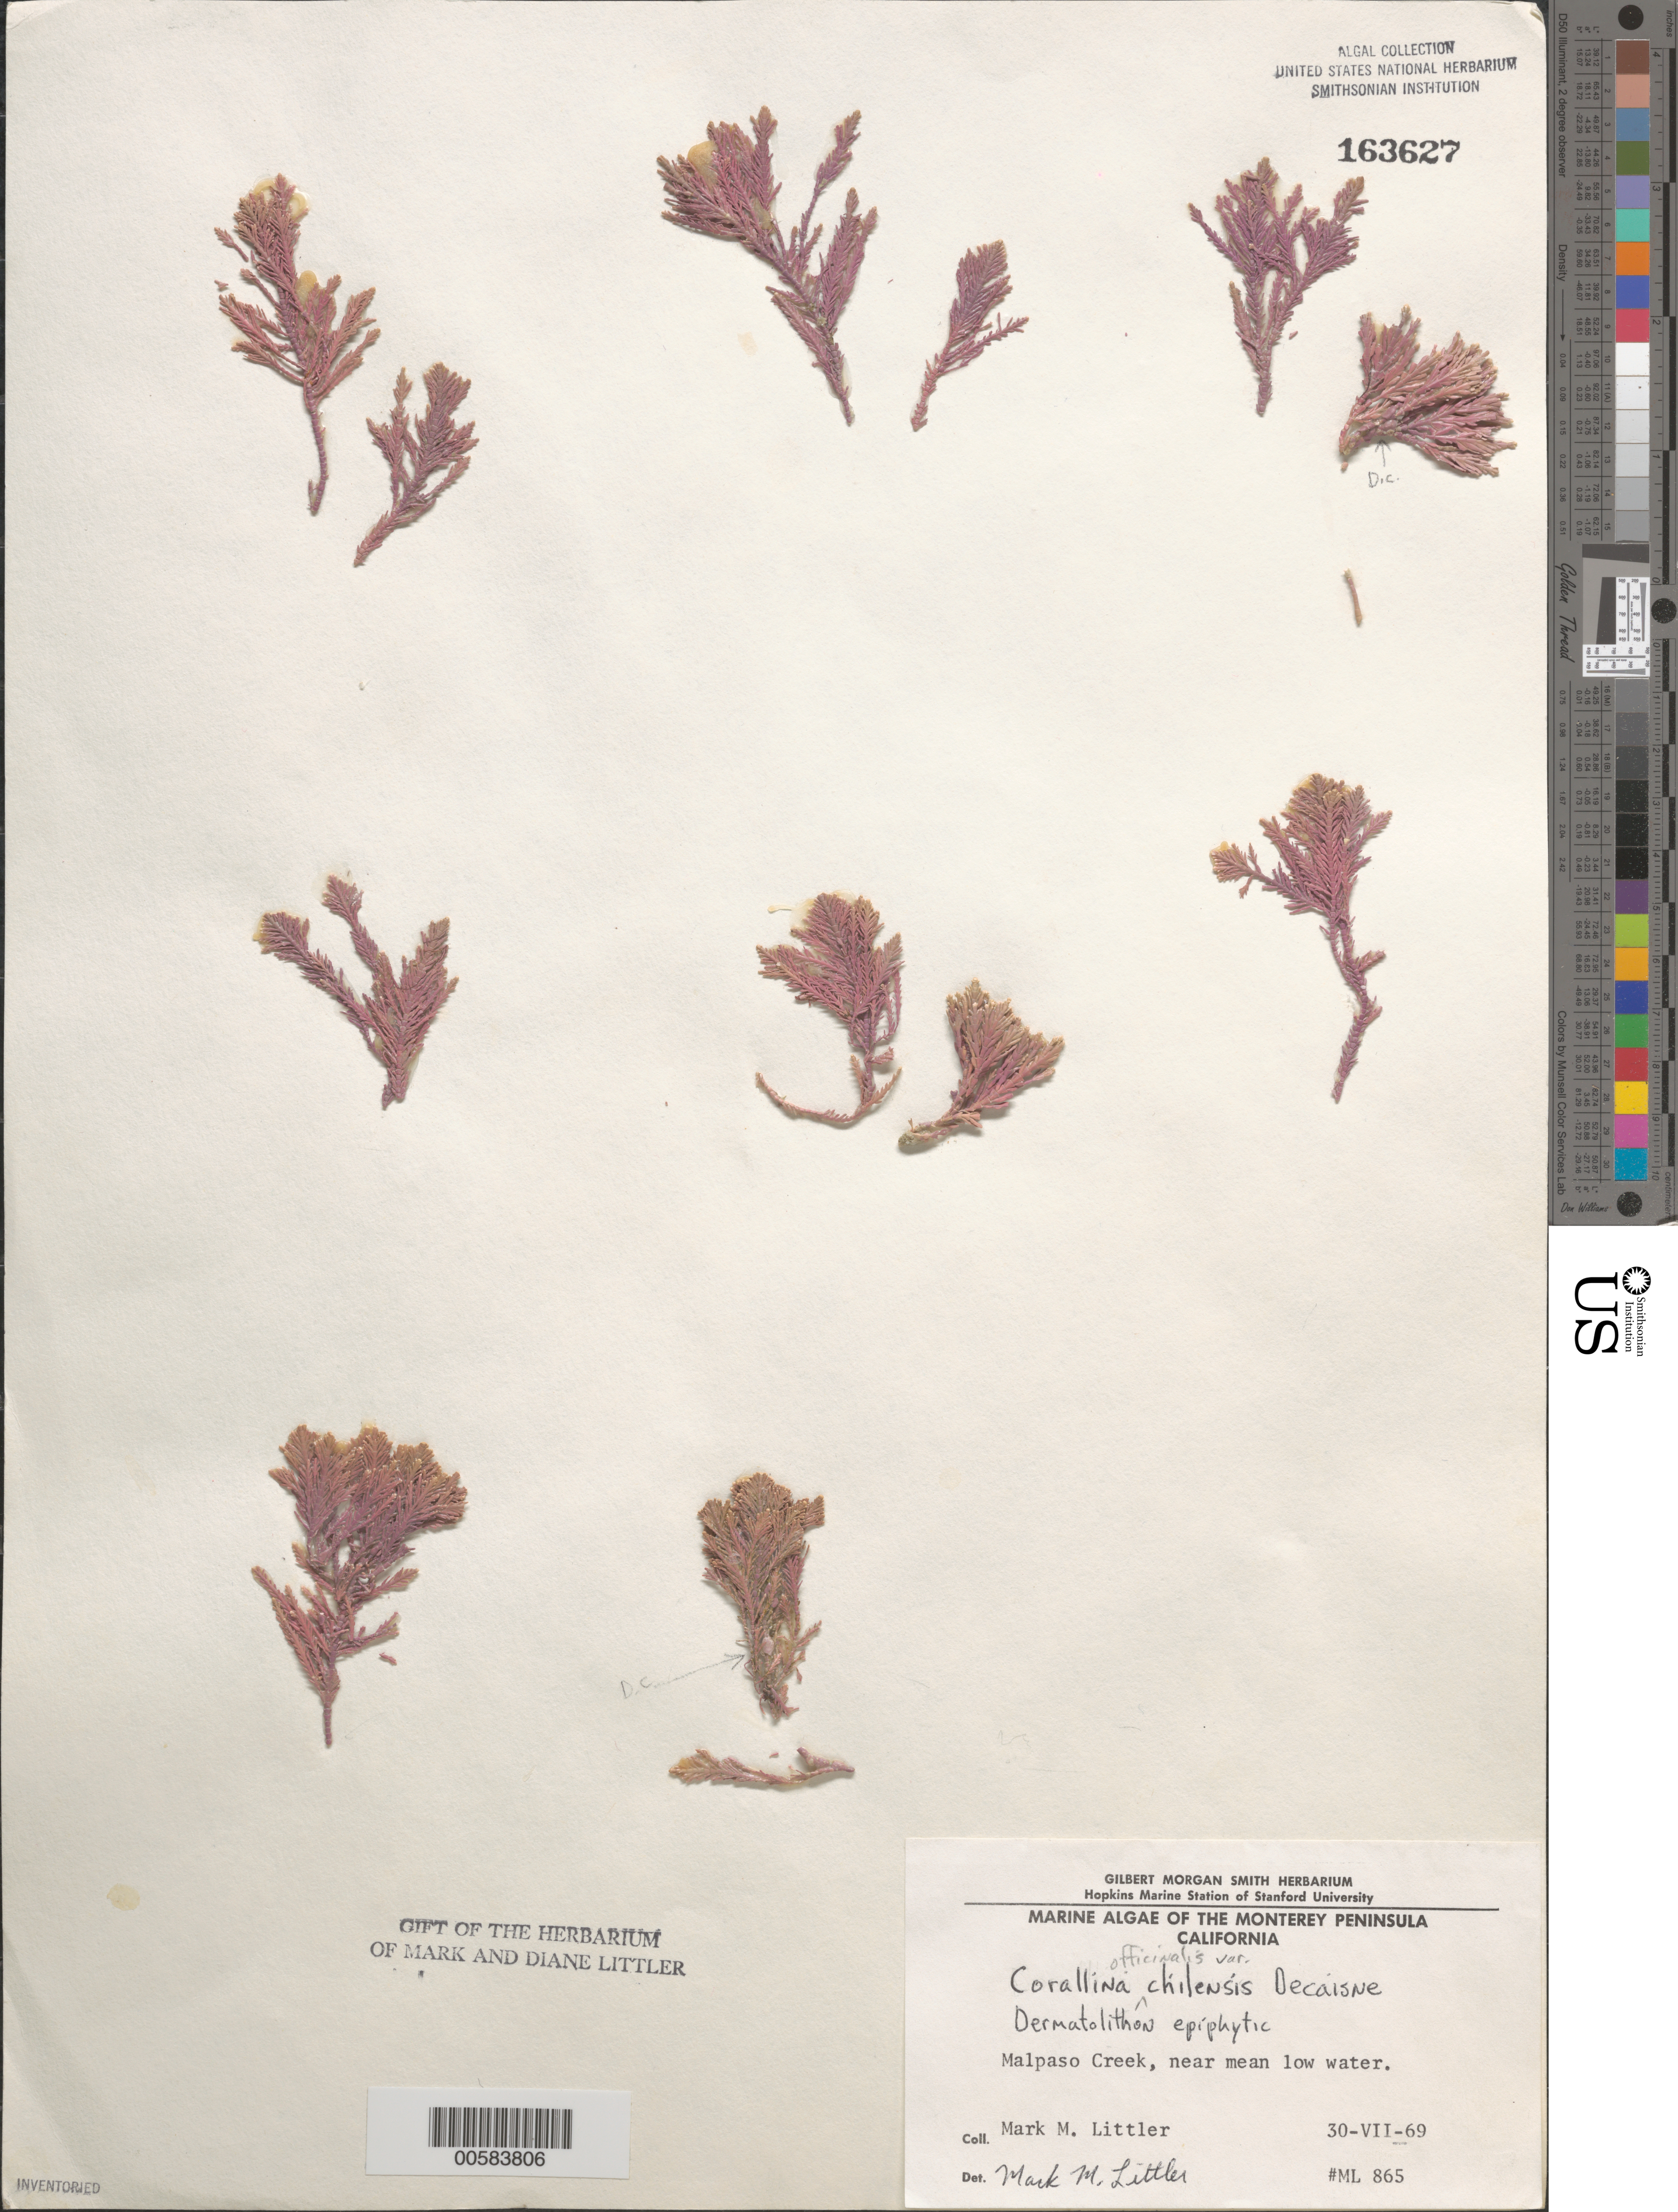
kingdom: Plantae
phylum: Rhodophyta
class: Florideophyceae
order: Corallinales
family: Corallinaceae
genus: Corallina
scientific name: Corallina officinalis var. chilensis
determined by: Littler, M. M.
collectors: M. M. Littler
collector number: ML 865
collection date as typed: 30 Jul 1969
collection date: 1969-07-30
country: United States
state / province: California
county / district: Monterey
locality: Malpaso Creek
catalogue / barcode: US 163627